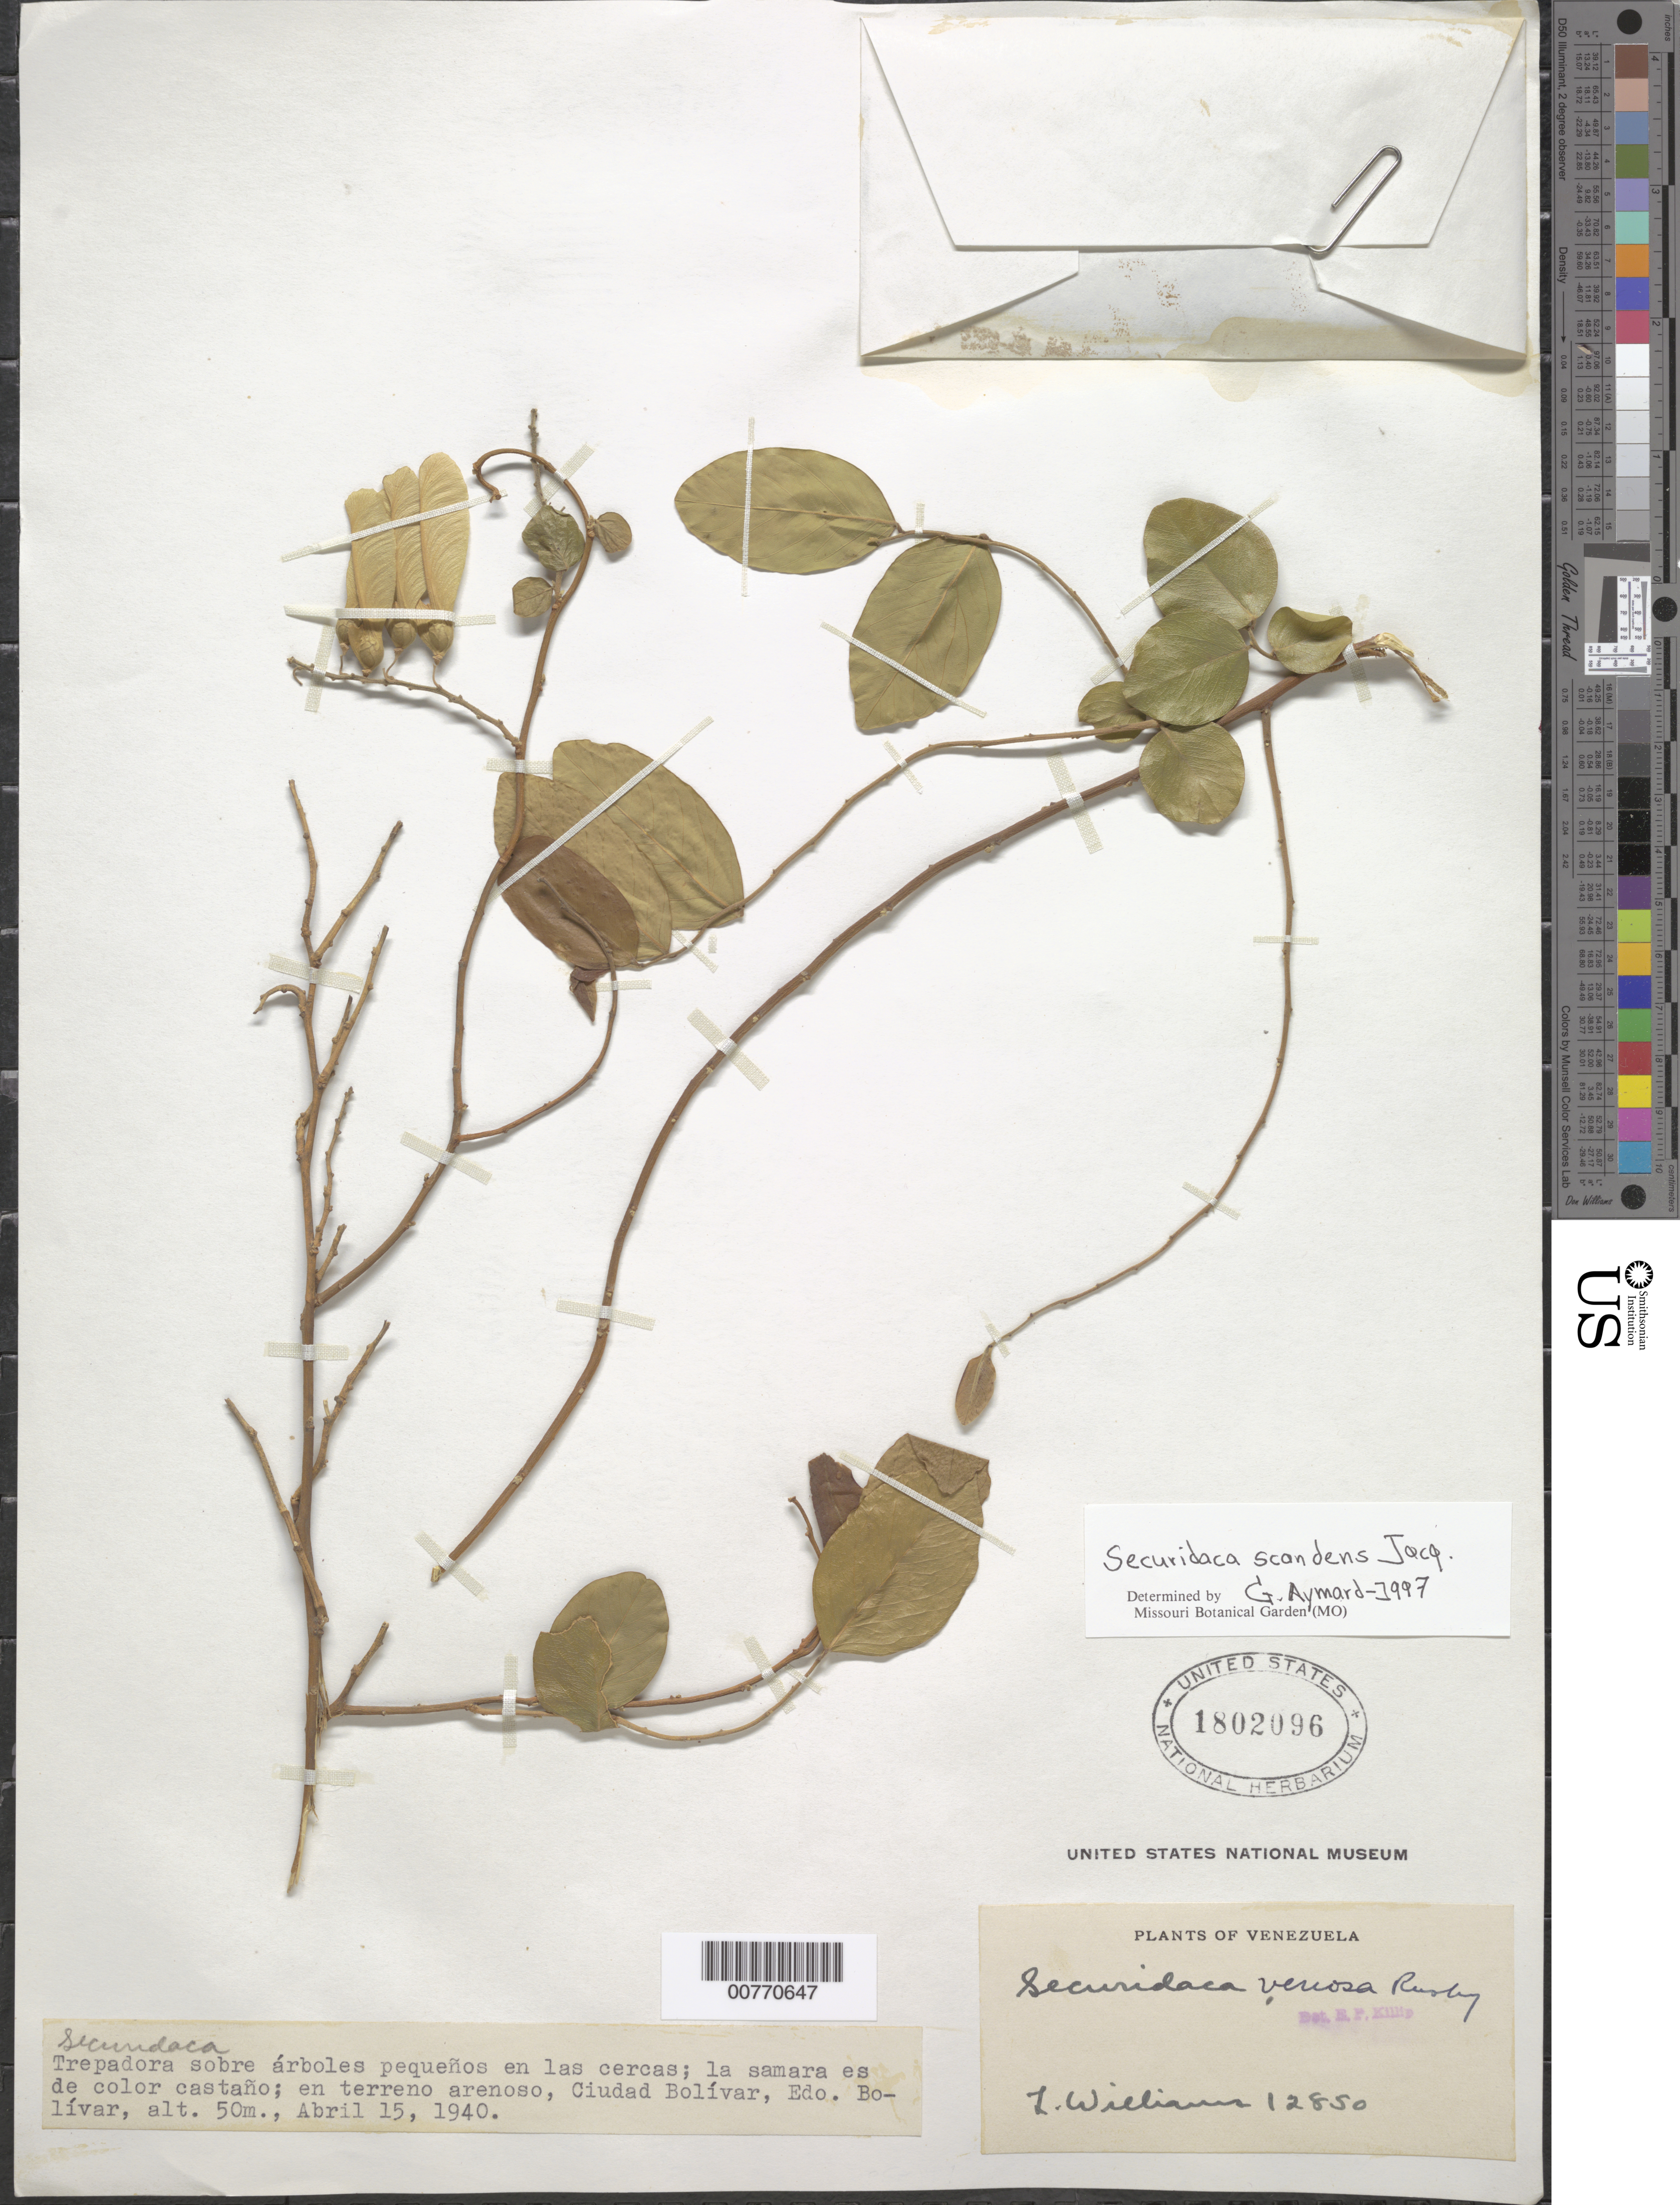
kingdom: Plantae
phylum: Tracheophyta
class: Magnoliopsida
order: Fabales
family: Polygalaceae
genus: Securidaca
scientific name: Securidaca scandens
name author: Jacq.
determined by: Aymard C., G. A., (PORT), Univ. Nac. Exp. de los Llanos Ezequiel Zamora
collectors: Ll. Williams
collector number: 12850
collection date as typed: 15-Apr-40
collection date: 1940-04-15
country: Venezuela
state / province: Bolívar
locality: Ciudad Bolívar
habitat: Open areas, on small trees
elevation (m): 50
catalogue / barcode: US 1802096